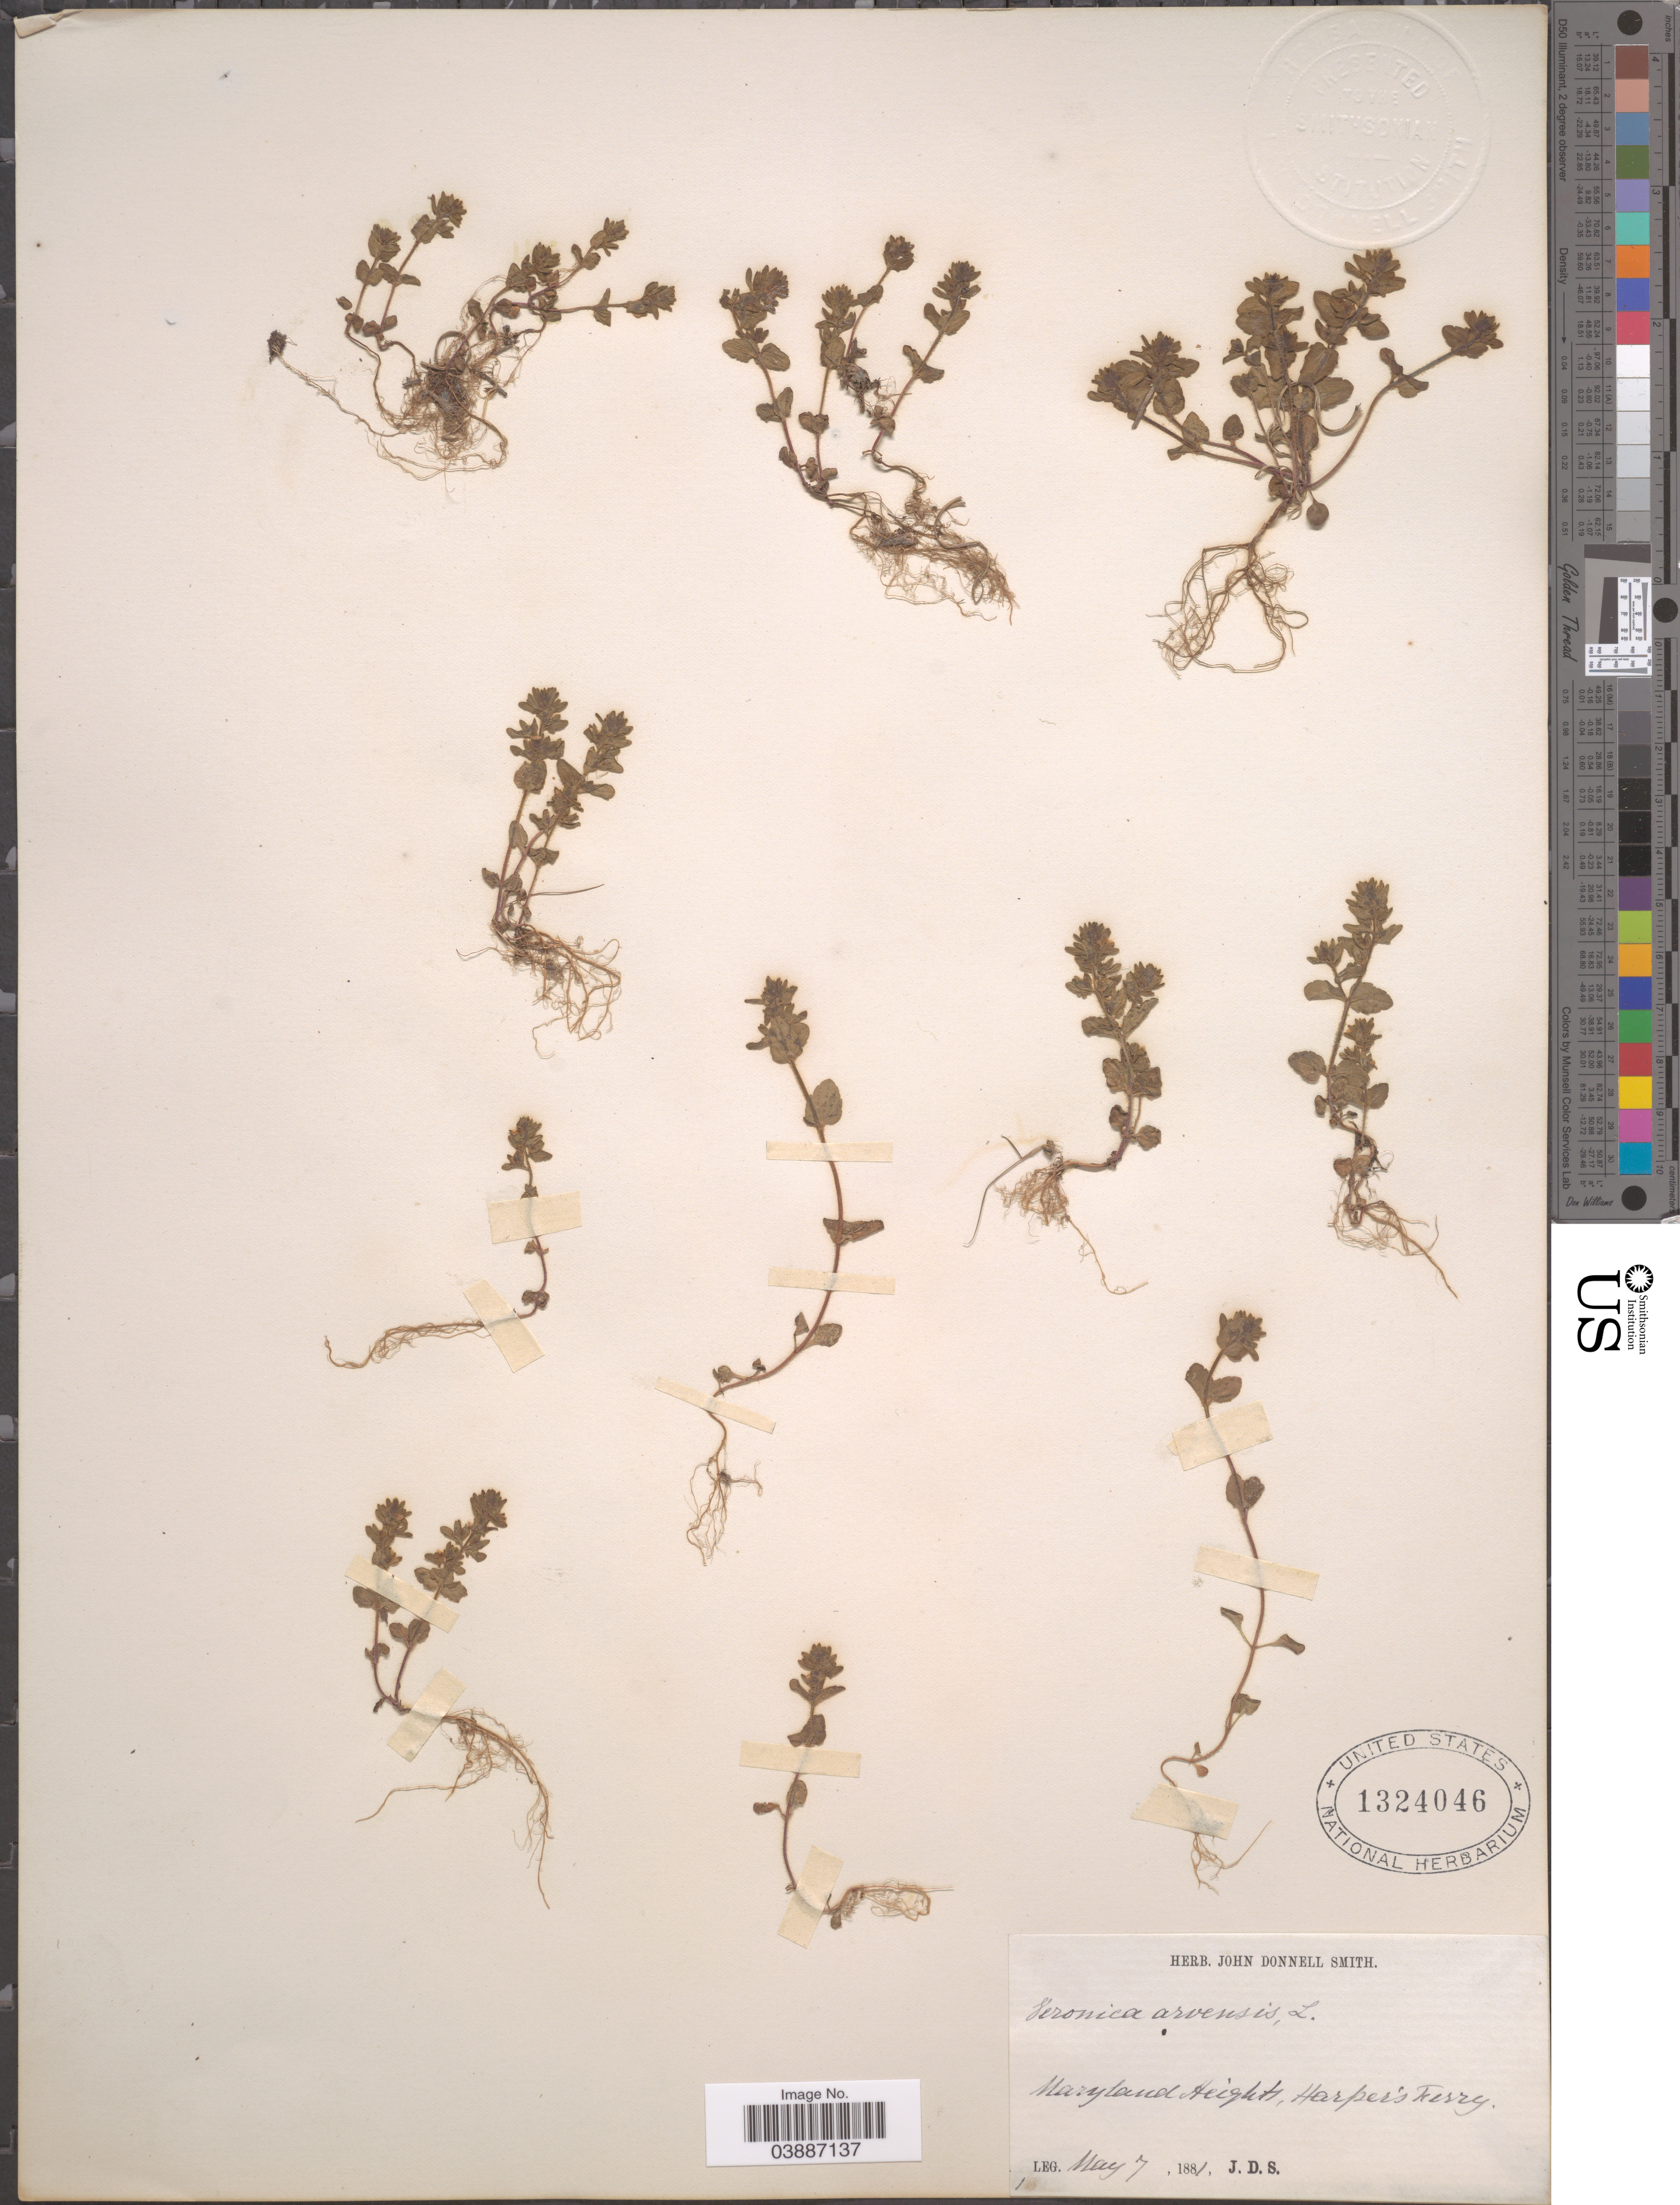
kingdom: Plantae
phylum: Tracheophyta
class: Magnoliopsida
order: Lamiales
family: Plantaginaceae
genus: Veronica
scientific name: Veronica arvensis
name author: L.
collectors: J. Donnell Smith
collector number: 1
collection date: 1881-05-07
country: United States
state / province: Maryland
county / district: Washngton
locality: Maryland Height, Harper's Ferry.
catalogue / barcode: US 1324046